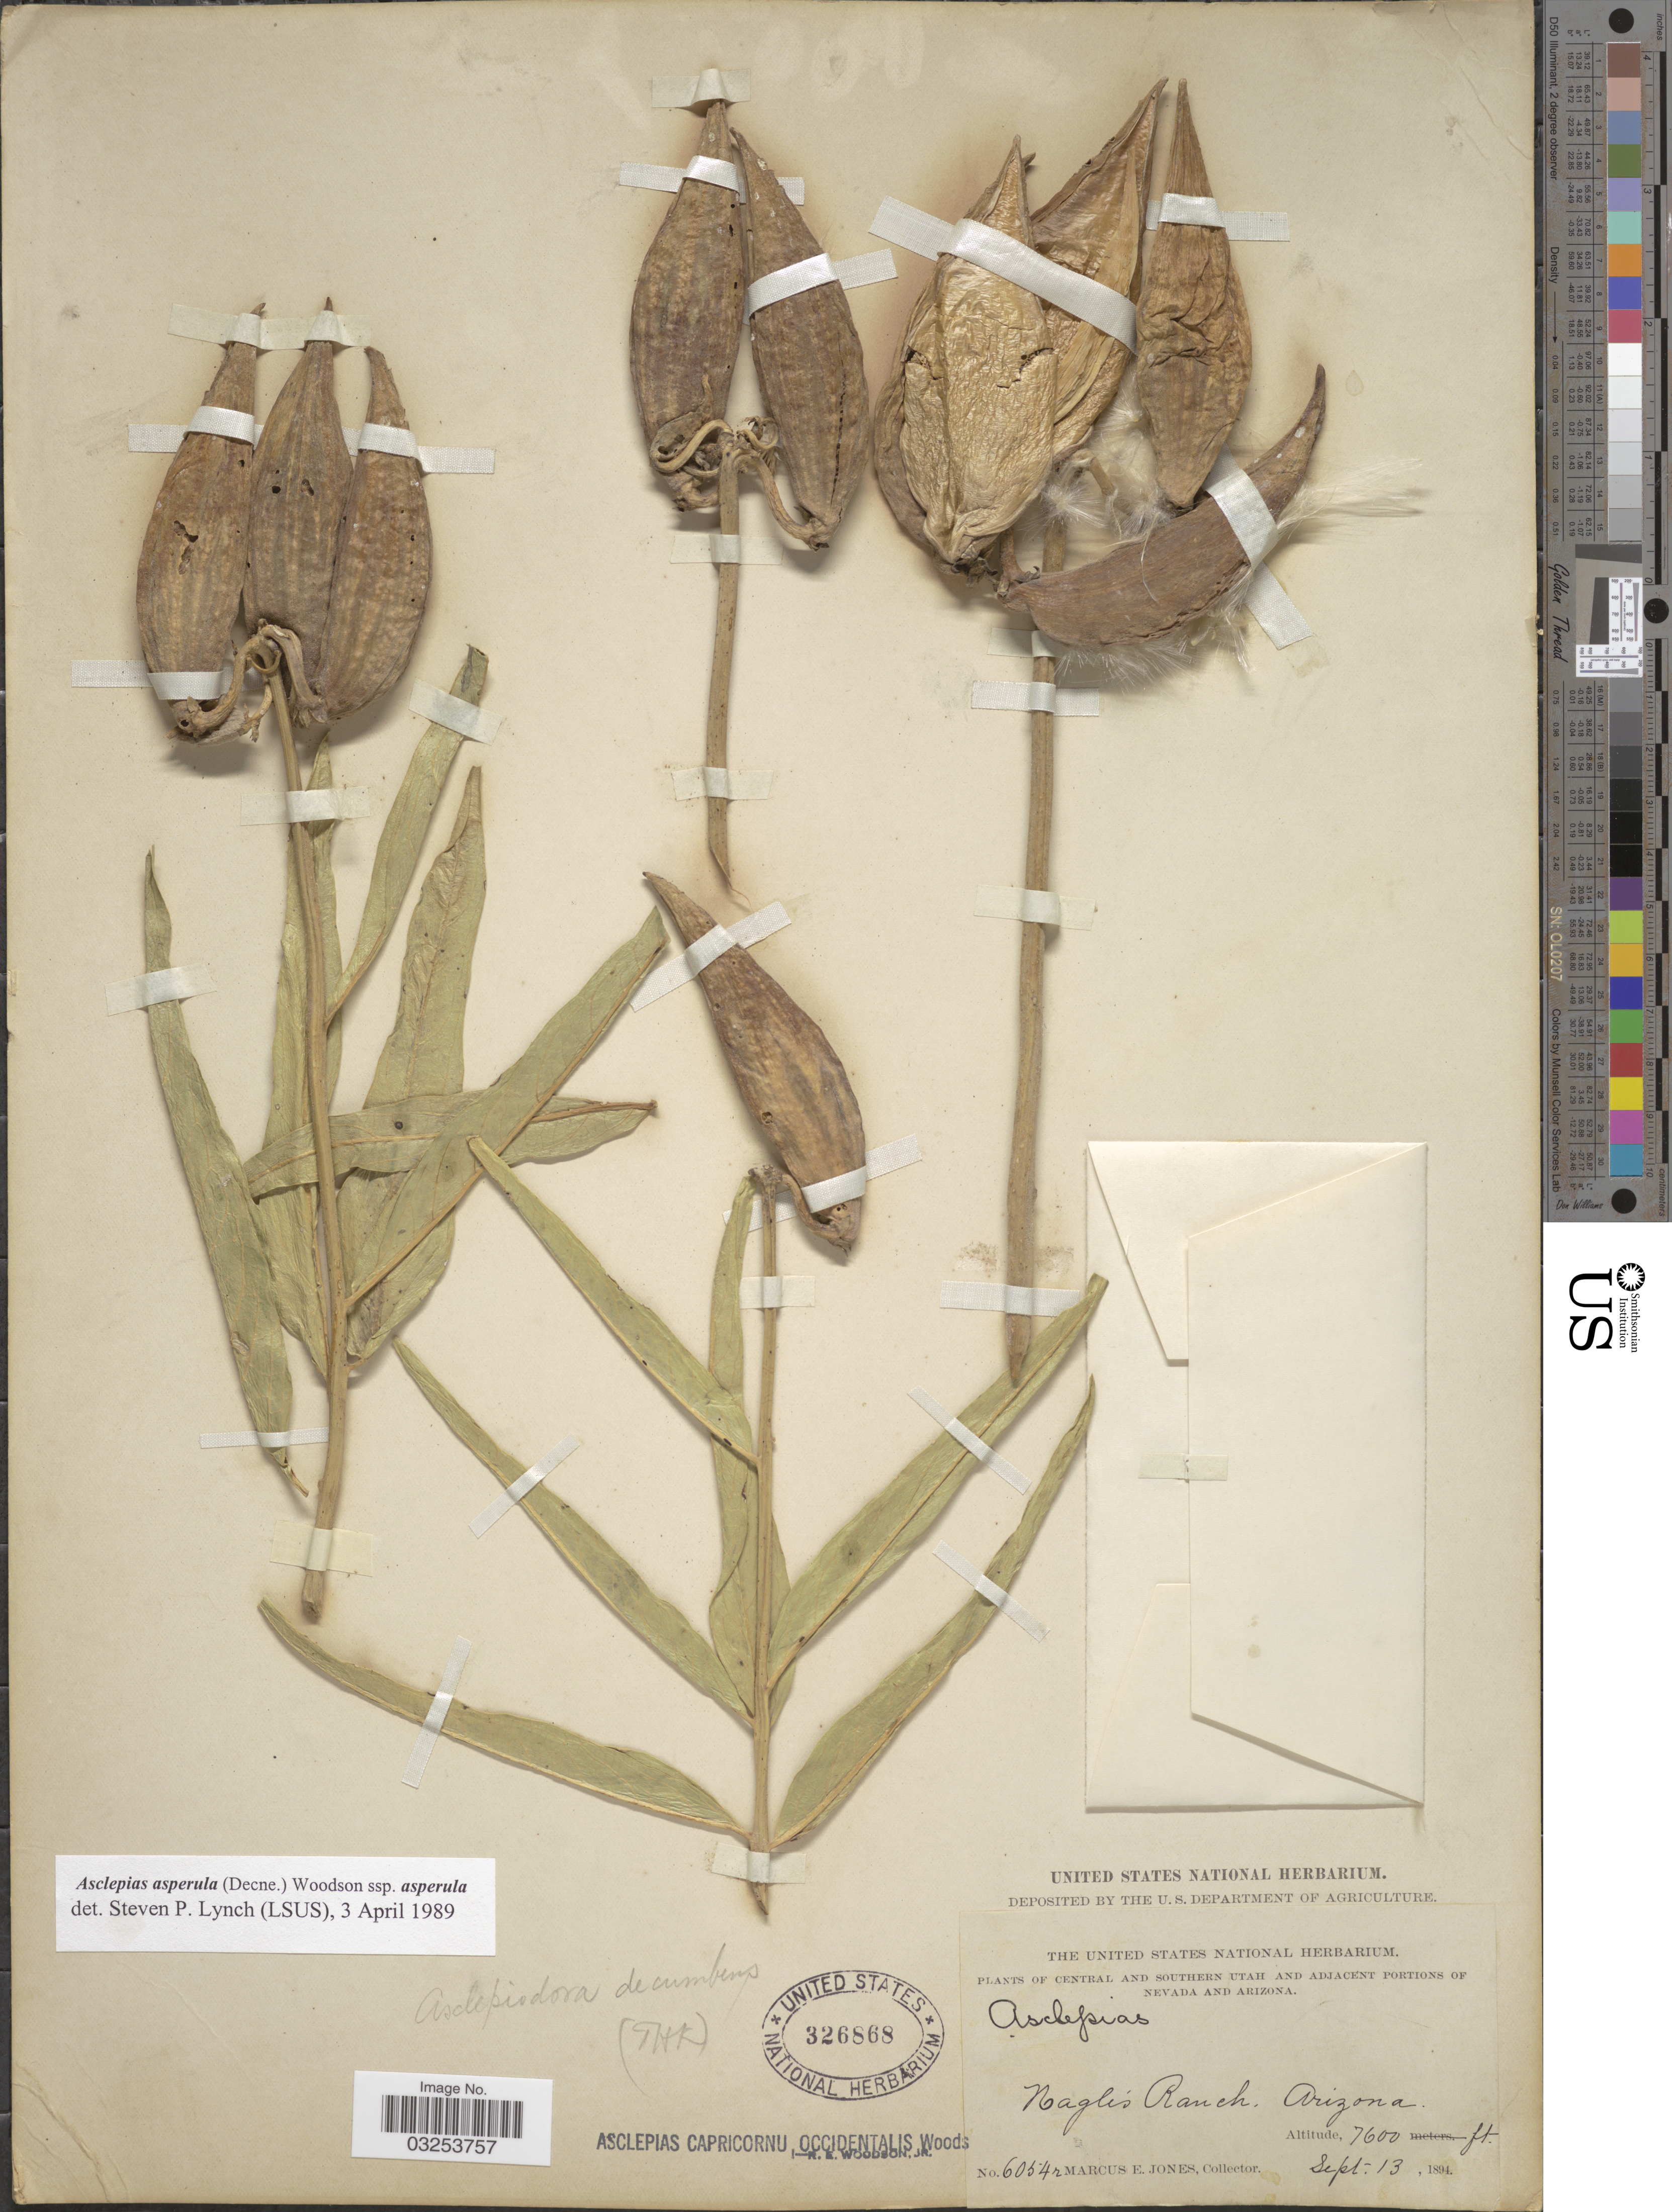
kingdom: Plantae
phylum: Tracheophyta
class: Magnoliopsida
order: Gentianales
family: Apocynaceae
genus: Asclepias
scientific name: Asclepias asperula subsp. asperula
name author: (Decne.) Woodson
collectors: M. E. Jones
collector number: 6054r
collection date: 1894-09-13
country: United States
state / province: Arizona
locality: Nagle's Ranch.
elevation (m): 2316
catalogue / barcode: US 326868